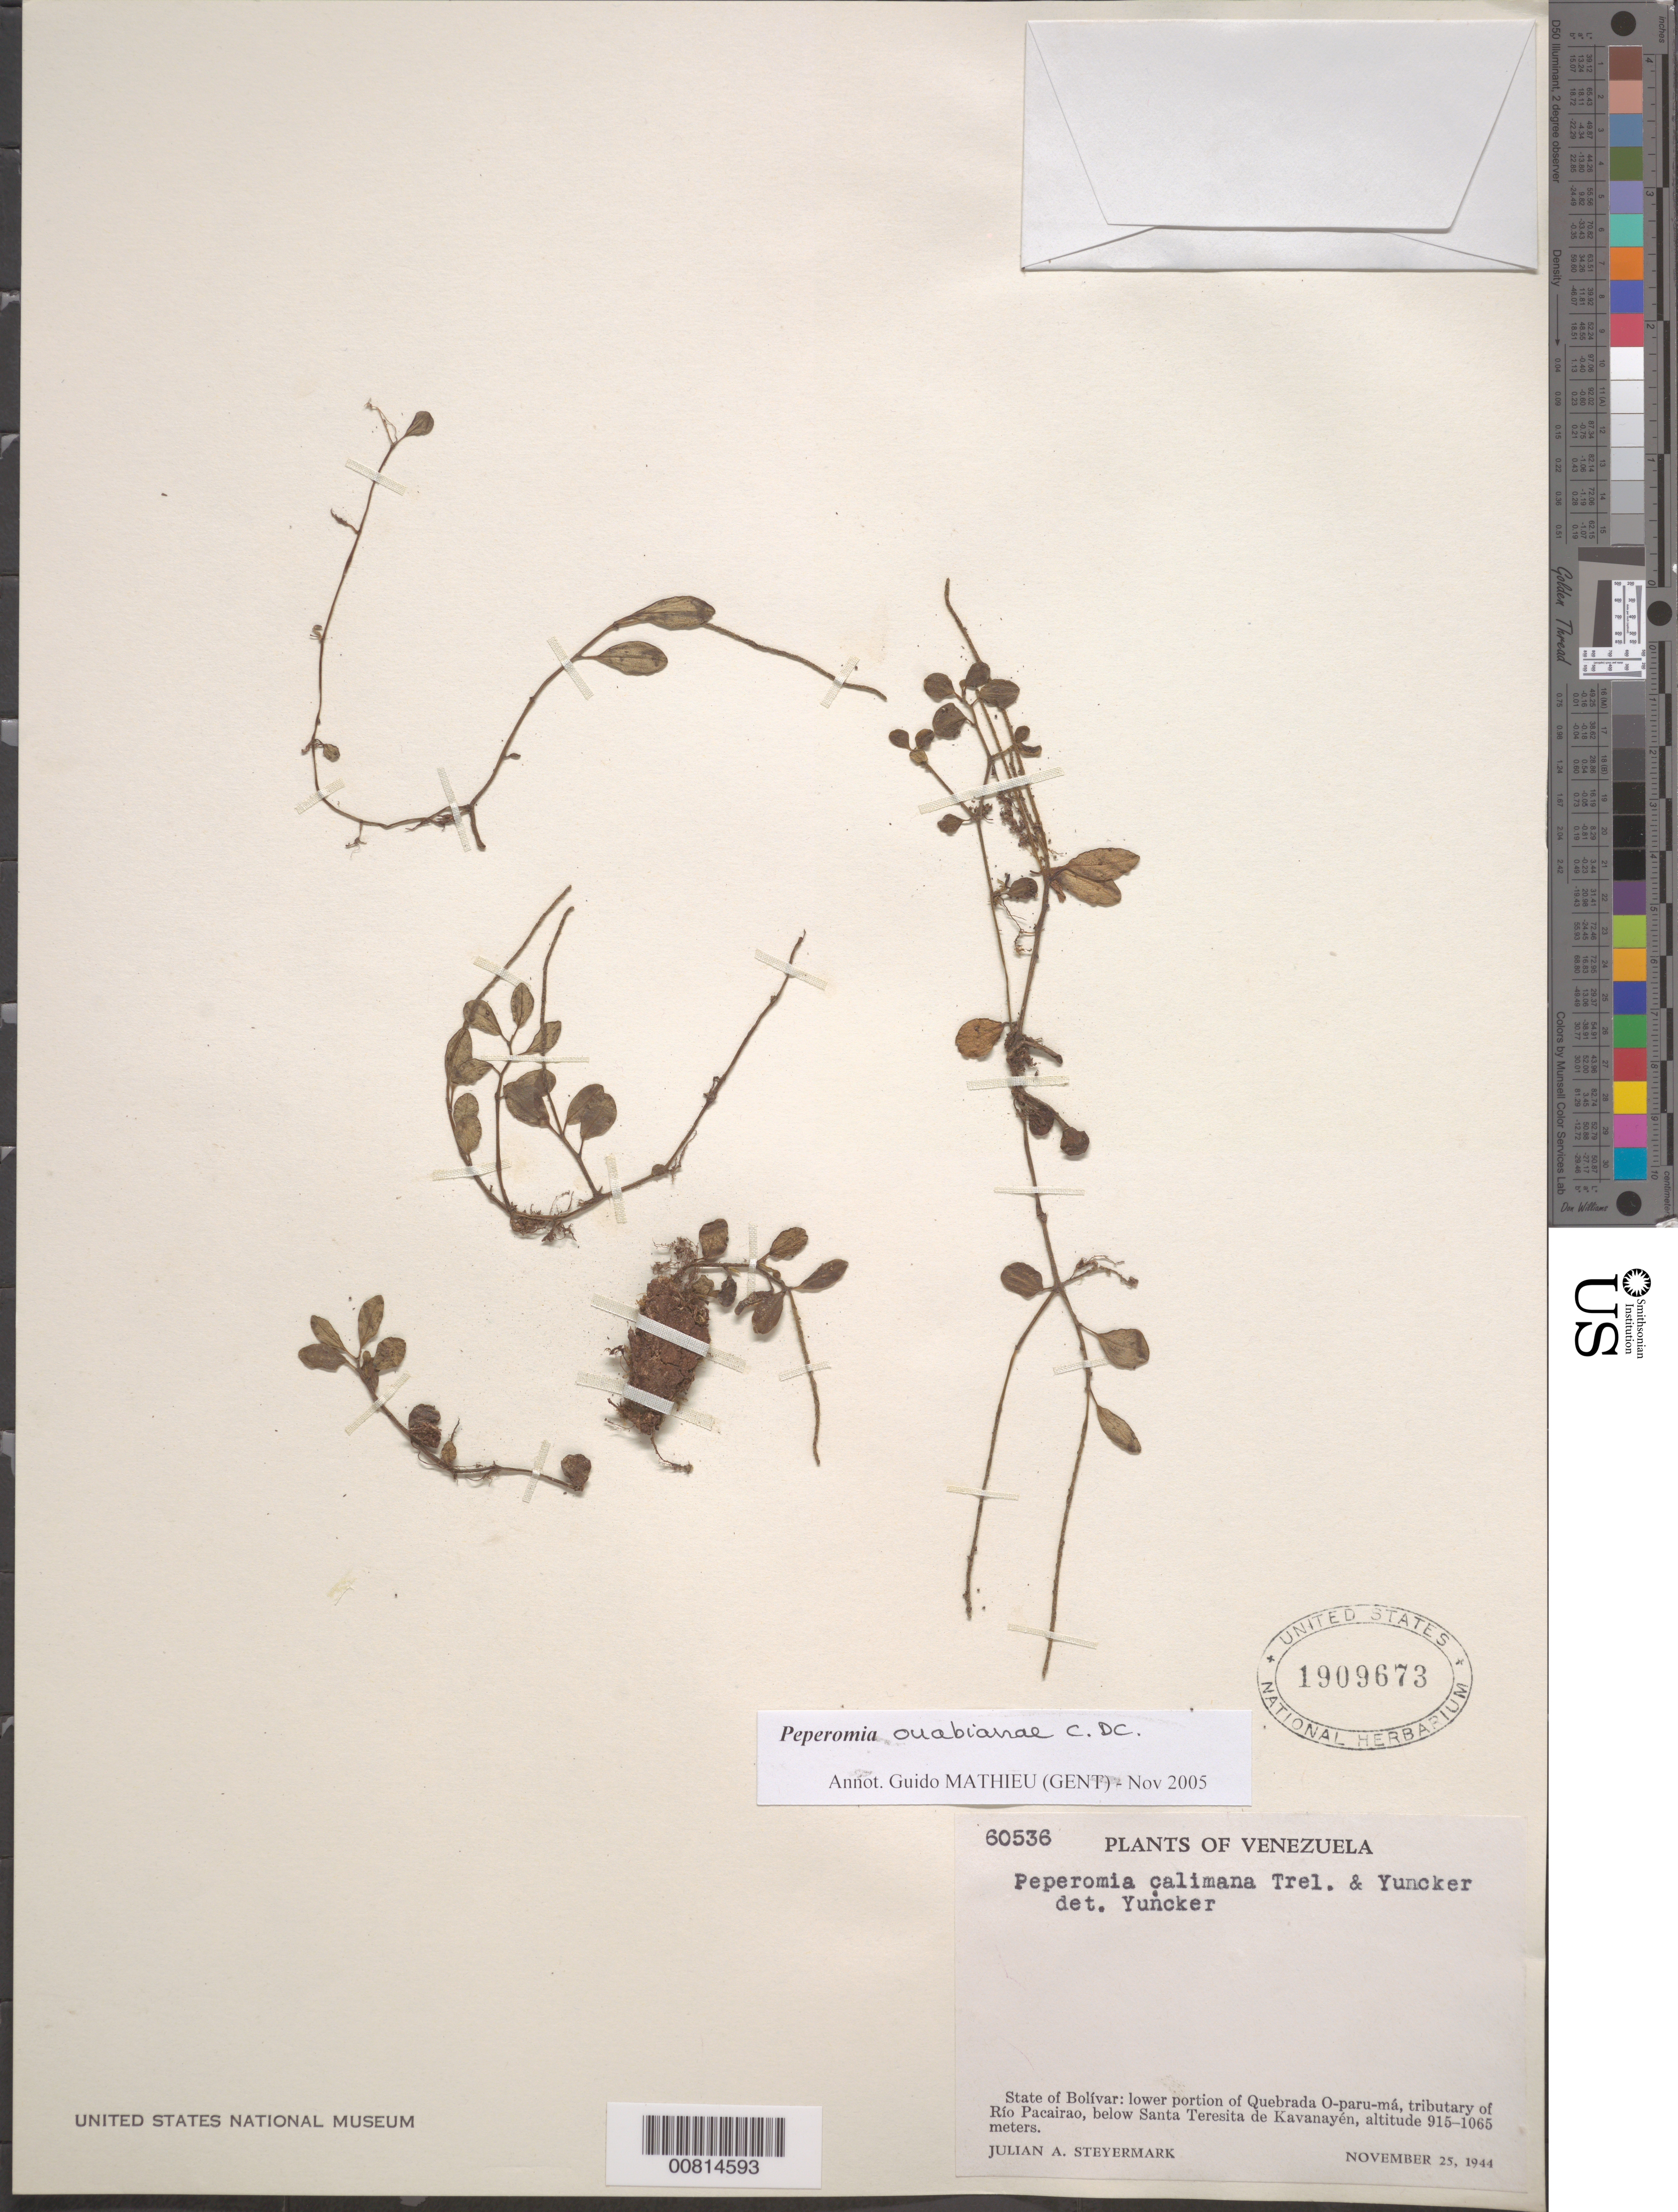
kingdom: Plantae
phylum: Tracheophyta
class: Magnoliopsida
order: Piperales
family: Piperaceae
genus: Peperomia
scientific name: Peperomia ouabianae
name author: C. DC.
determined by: Mathieu, Guido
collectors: J. Steyermark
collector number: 60536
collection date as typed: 25-Nov-44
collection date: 1944-11-25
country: Venezuela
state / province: Bolívar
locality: Quebrada O-paru-má, trib. of Río Pacairao, below Santa Teresita de Kavanayén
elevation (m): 915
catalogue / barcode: US 1909673